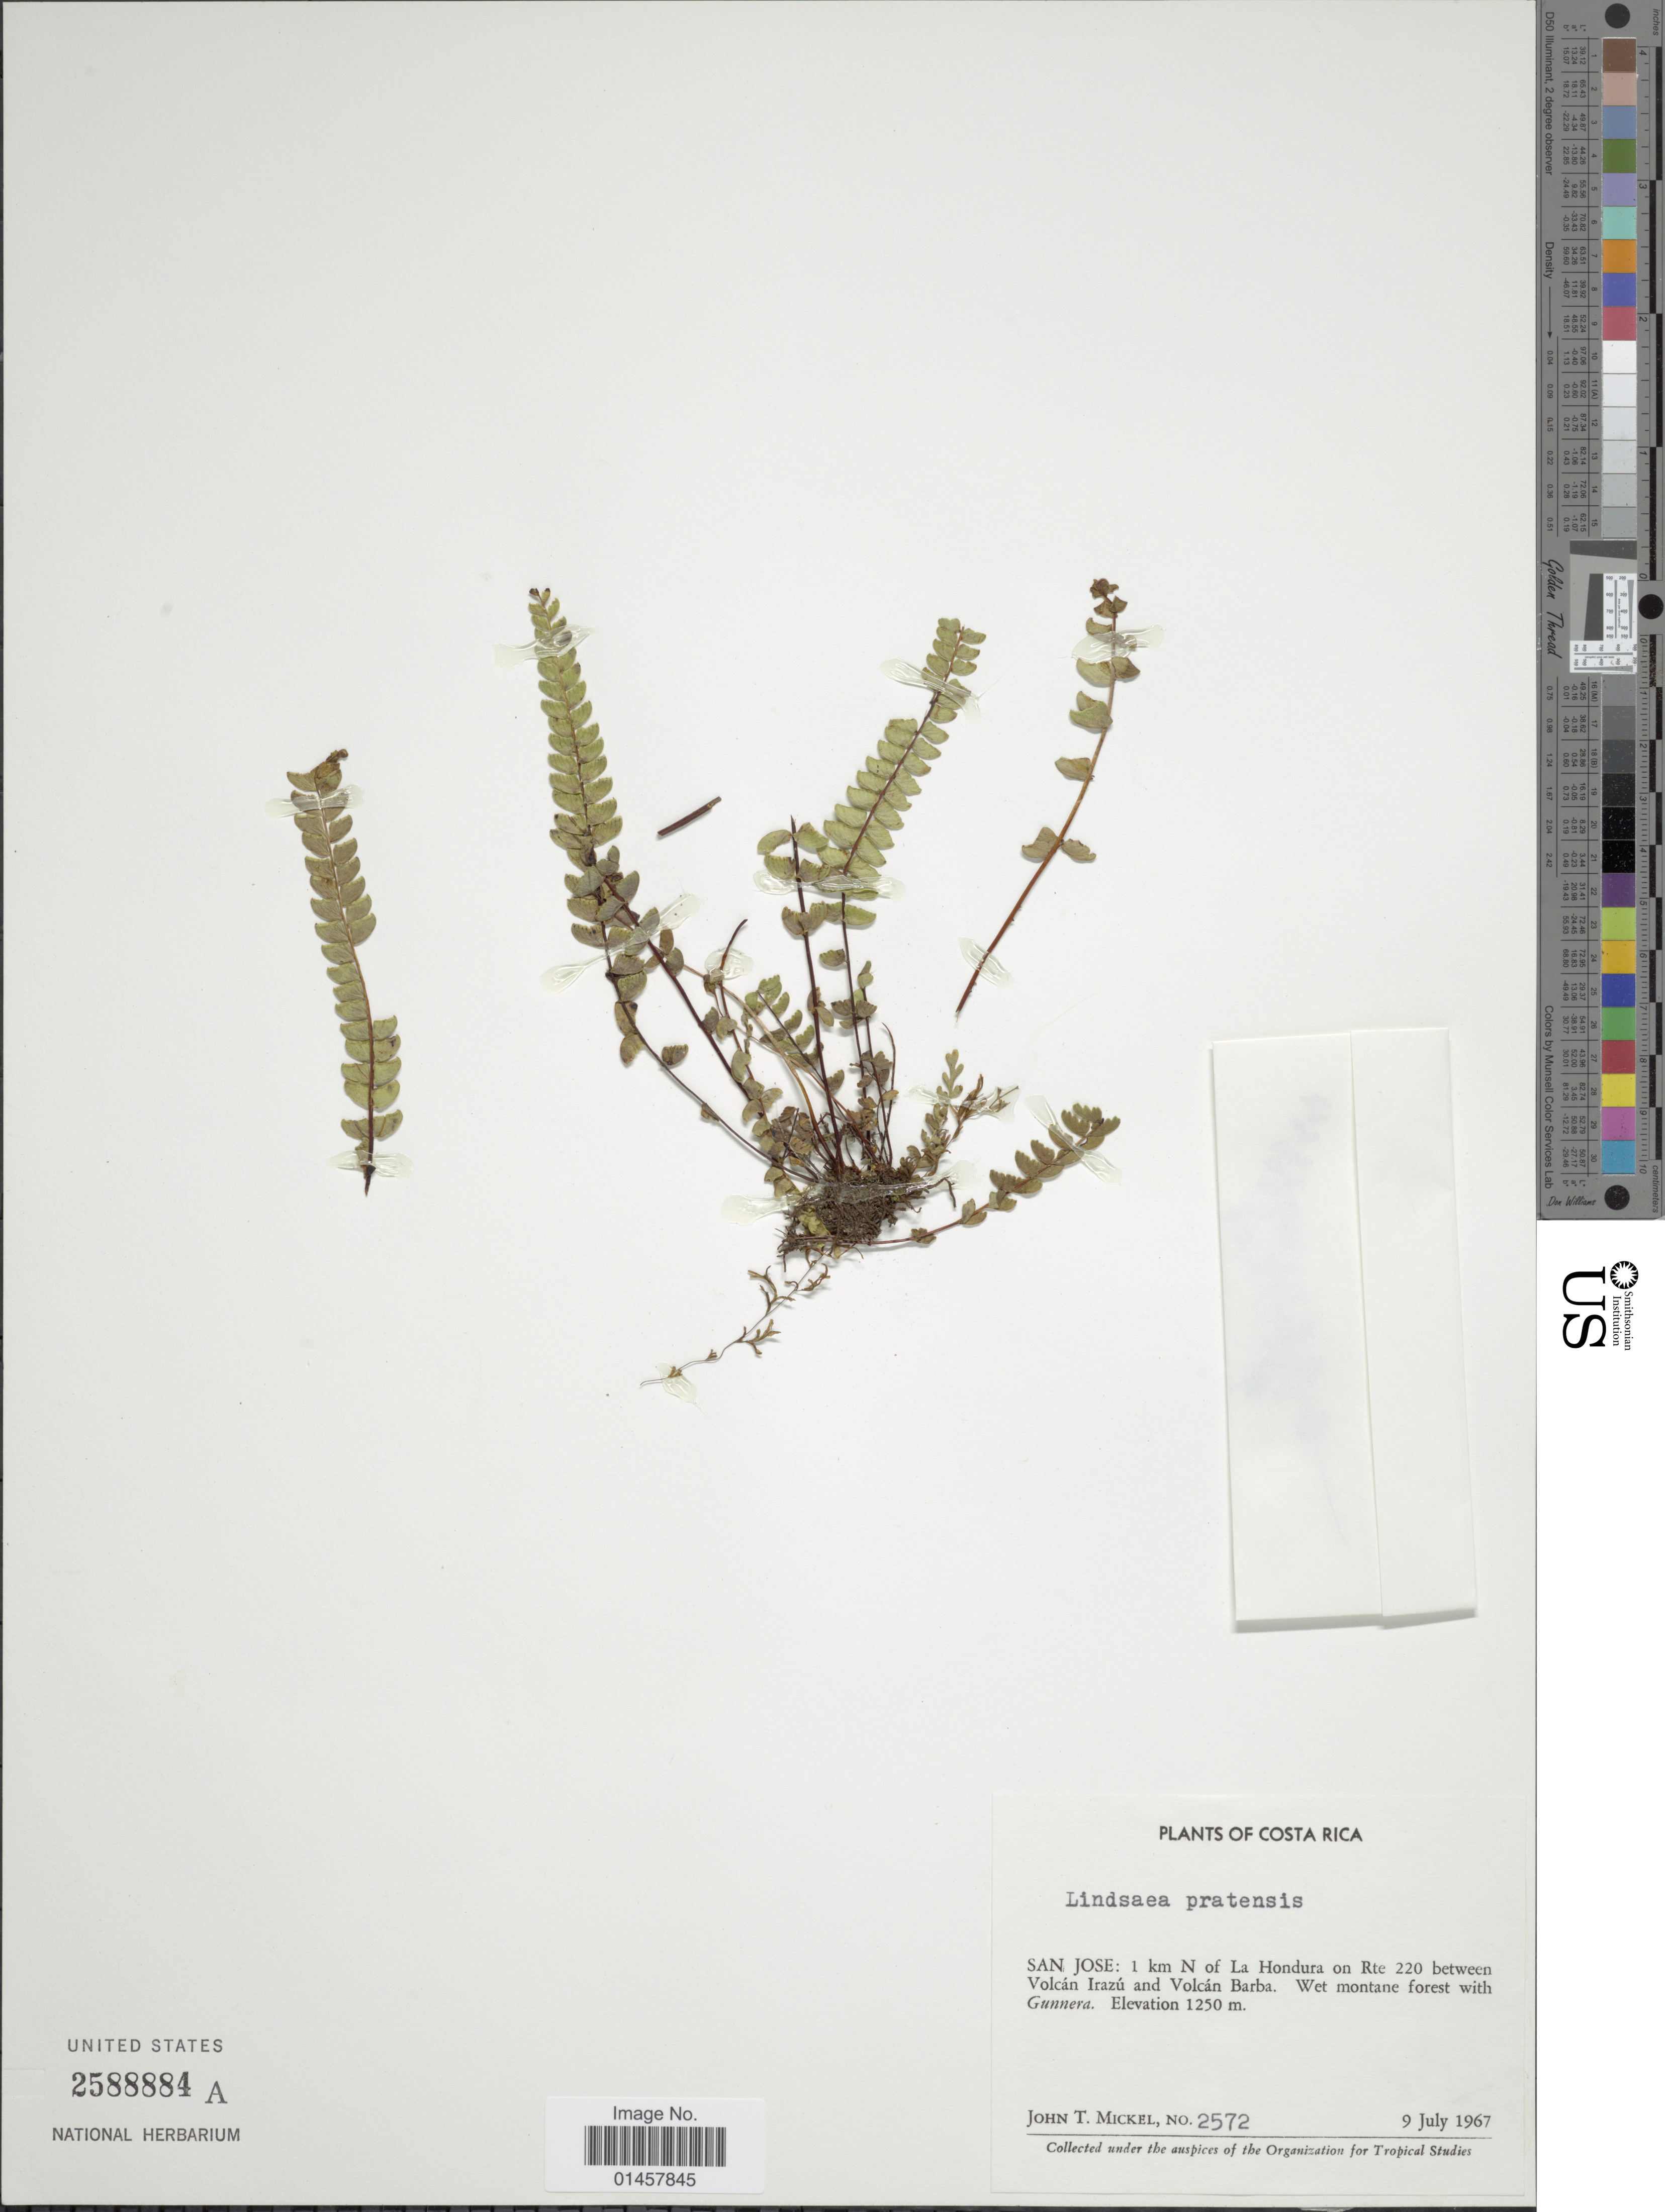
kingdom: Plantae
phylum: Tracheophyta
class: Polypodiopsida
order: Polypodiales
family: Lindsaeaceae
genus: Lindsaea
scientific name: Lindsaea pratensis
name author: Maxon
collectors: J. T. Mickel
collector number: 2572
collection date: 1967-07-09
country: Costa Rica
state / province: San José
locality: San Jose: 1km N of La Hondura on Rte 220 between Volcán Irazú and Volcán Barba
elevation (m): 1250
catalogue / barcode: US 2588884A